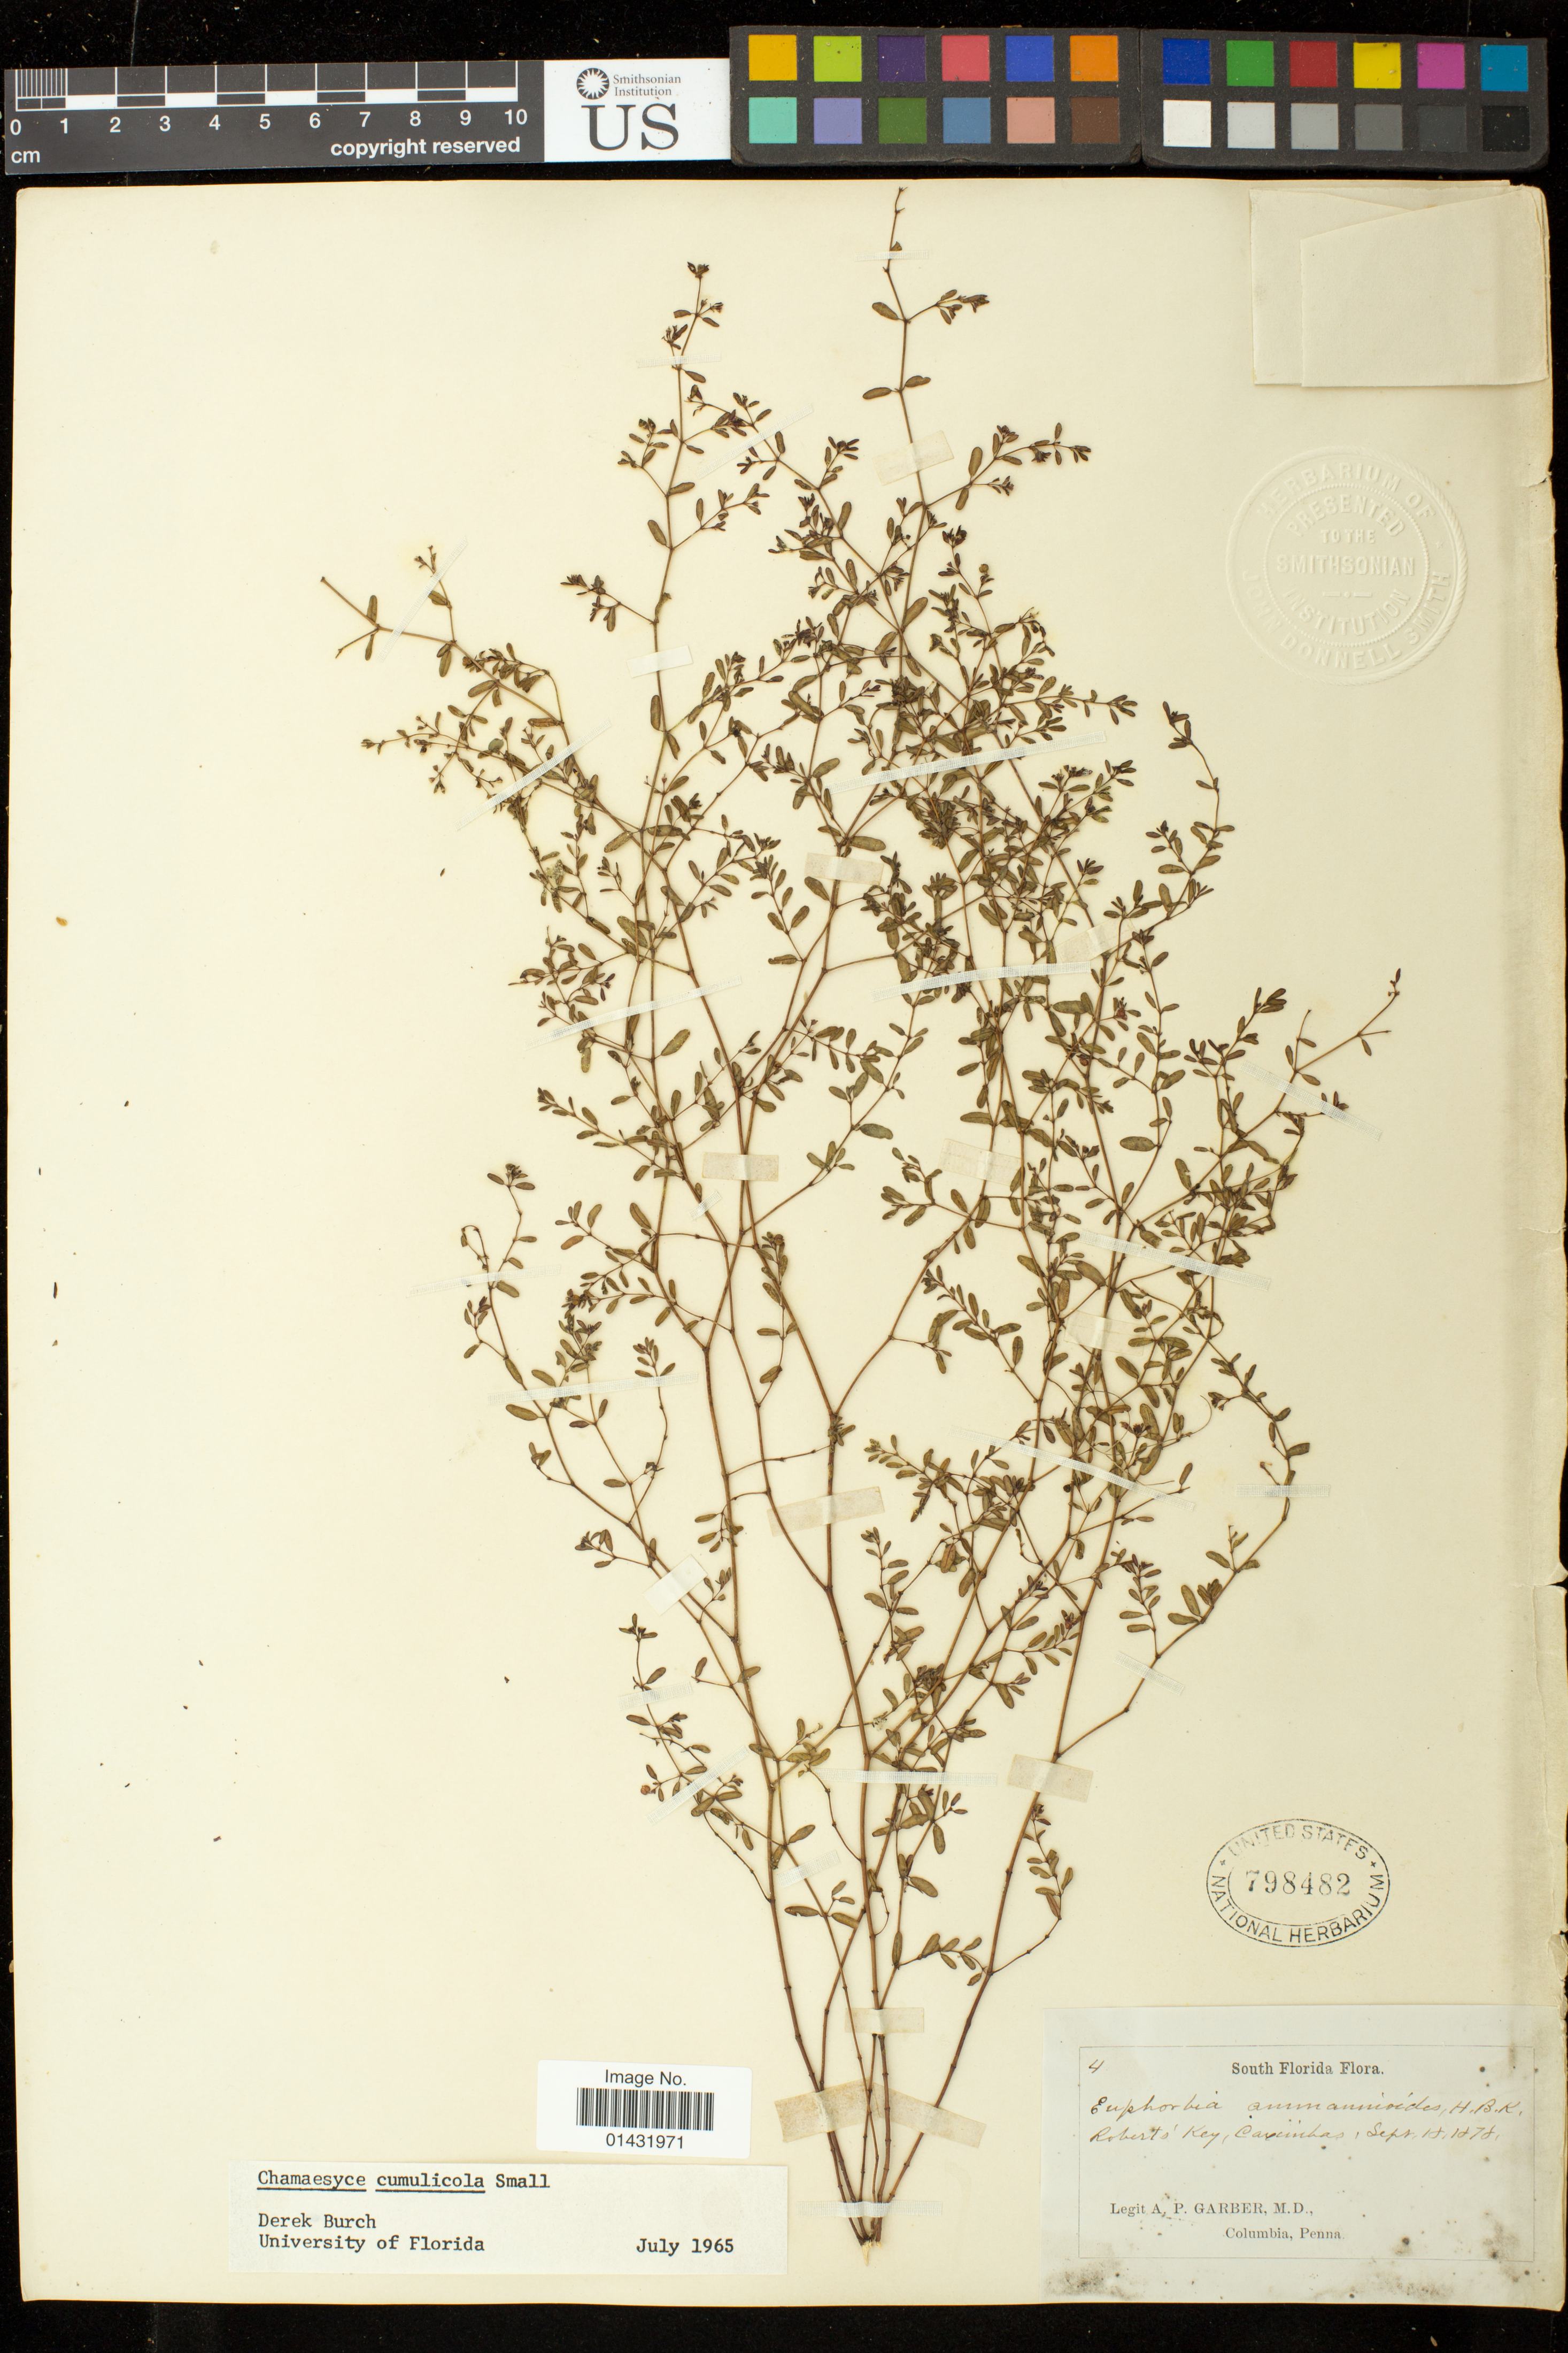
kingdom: Plantae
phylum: Tracheophyta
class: Magnoliopsida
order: Malpighiales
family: Euphorbiaceae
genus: Euphorbia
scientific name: Euphorbia cumulicola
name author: (Small) Oudejans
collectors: A. P. Garber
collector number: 4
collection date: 1878-09-18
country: United States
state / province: Florida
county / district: Collier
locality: Roberts' Key, Caximbas (Caxambas)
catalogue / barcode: US 798482